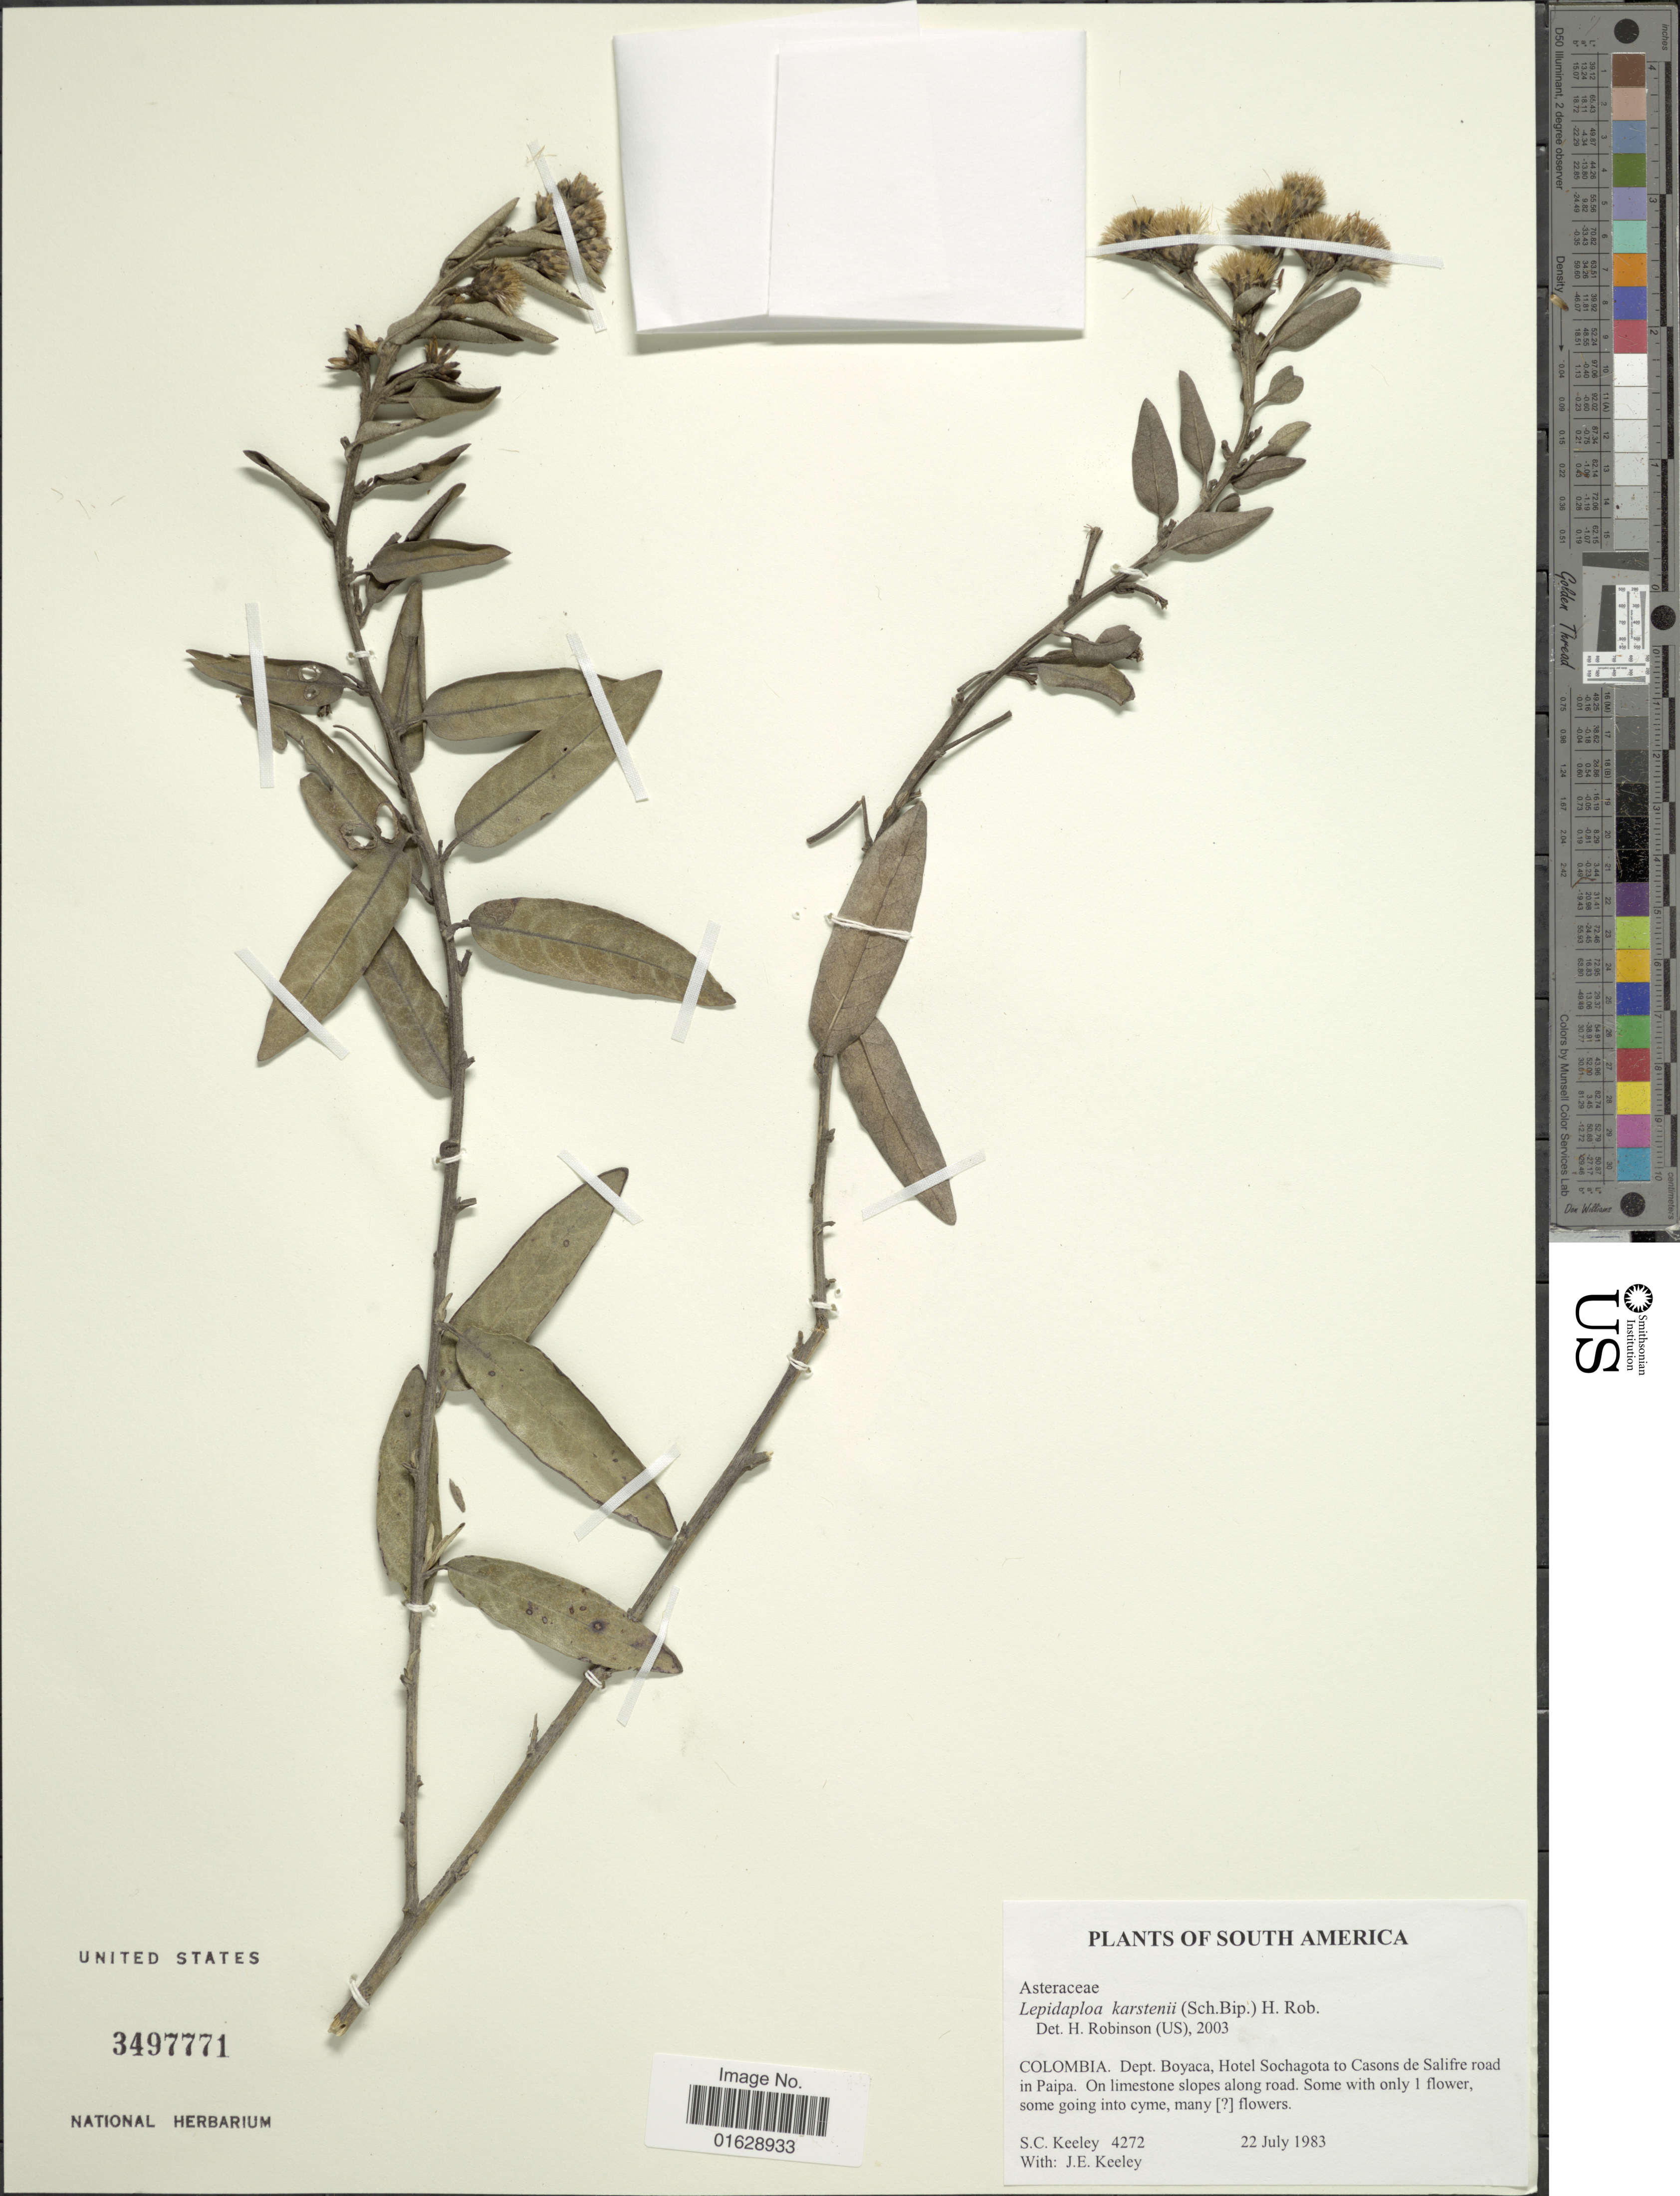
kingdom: Plantae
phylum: Tracheophyta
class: Magnoliopsida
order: Asterales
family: Asteraceae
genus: Lepidaploa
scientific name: Lepidaploa karstenii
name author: (Sch. Bip.) H. Rob.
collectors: S. C. Keeley & J. E. Keeley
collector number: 4272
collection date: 1983-07-22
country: Colombia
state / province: Boyacá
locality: Dept. Boyaca, Hotel Sochagota to Casons de Salifre road in Paipa. Along road.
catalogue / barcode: US 3497771